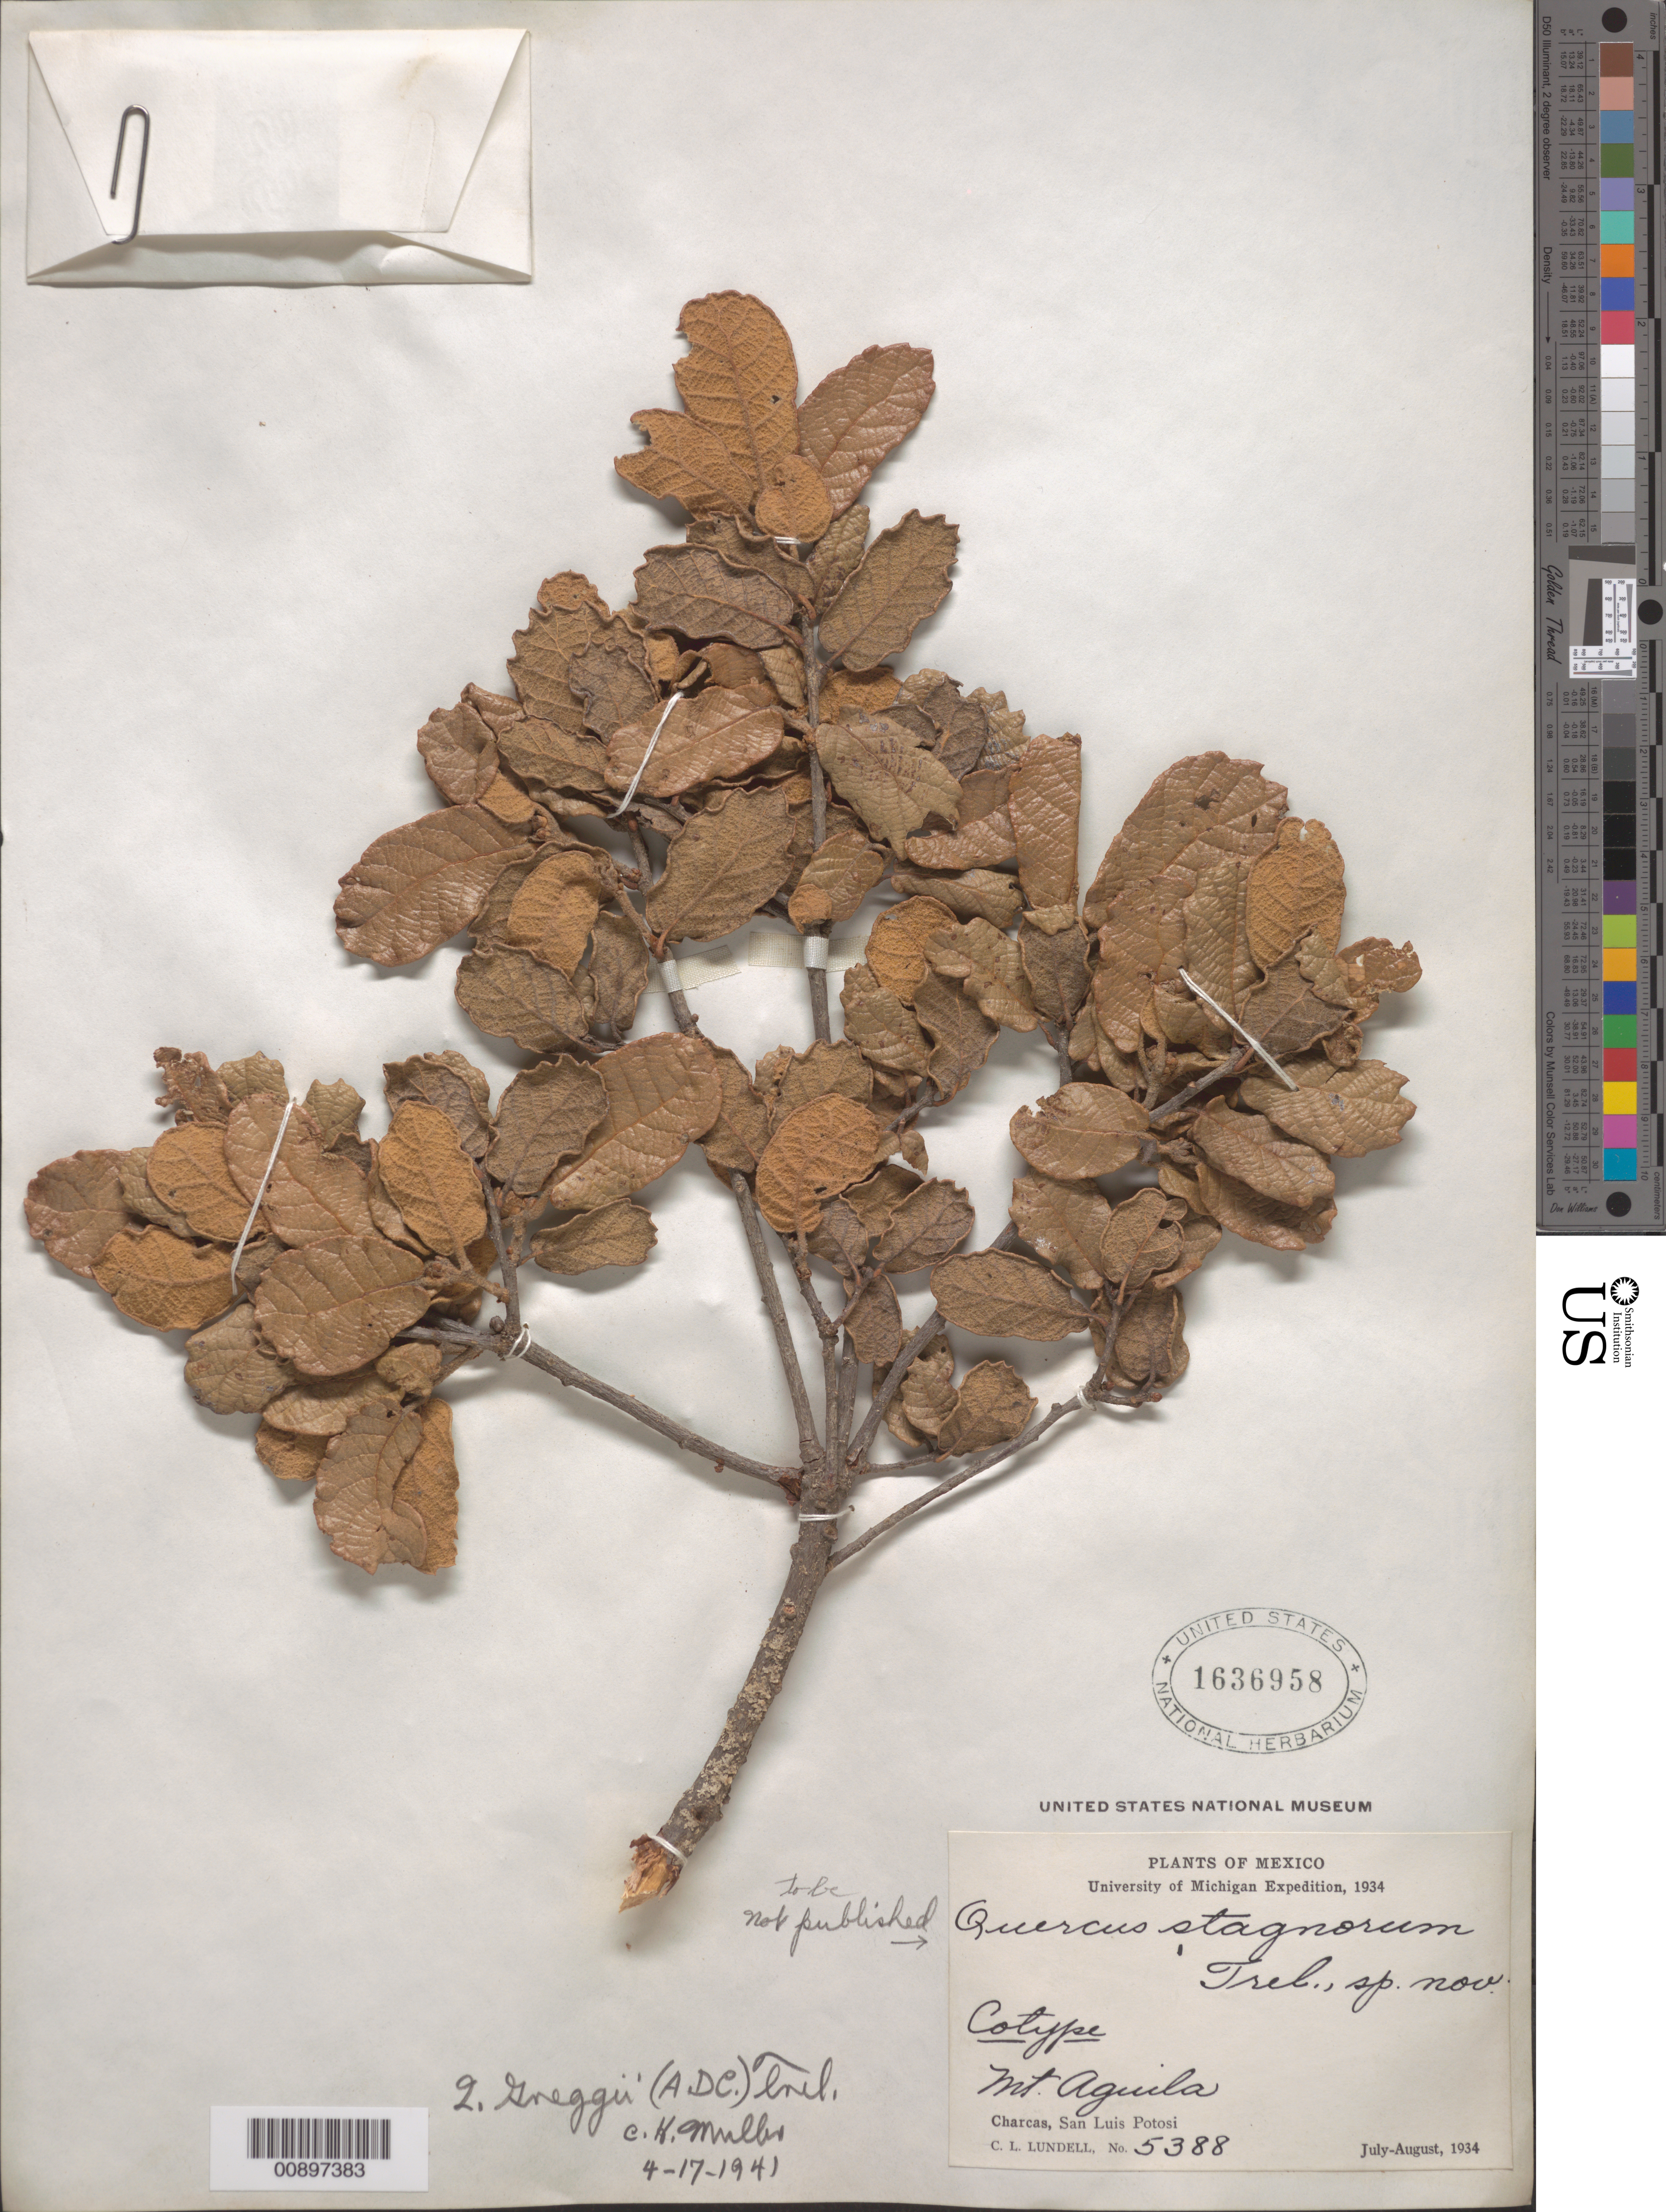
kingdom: Plantae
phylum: Tracheophyta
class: Magnoliopsida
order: Fagales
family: Fagaceae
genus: Quercus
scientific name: Quercus greggii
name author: (A. DC.) Trel.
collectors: C. L. Lundell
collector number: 5388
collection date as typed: Jul 1934 to -- Aug 1934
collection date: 1934-07/1934-08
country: Mexico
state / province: San Luis Potosí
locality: Mt. Aguila. Charcas, San Luis Potosí.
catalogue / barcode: US 1636958